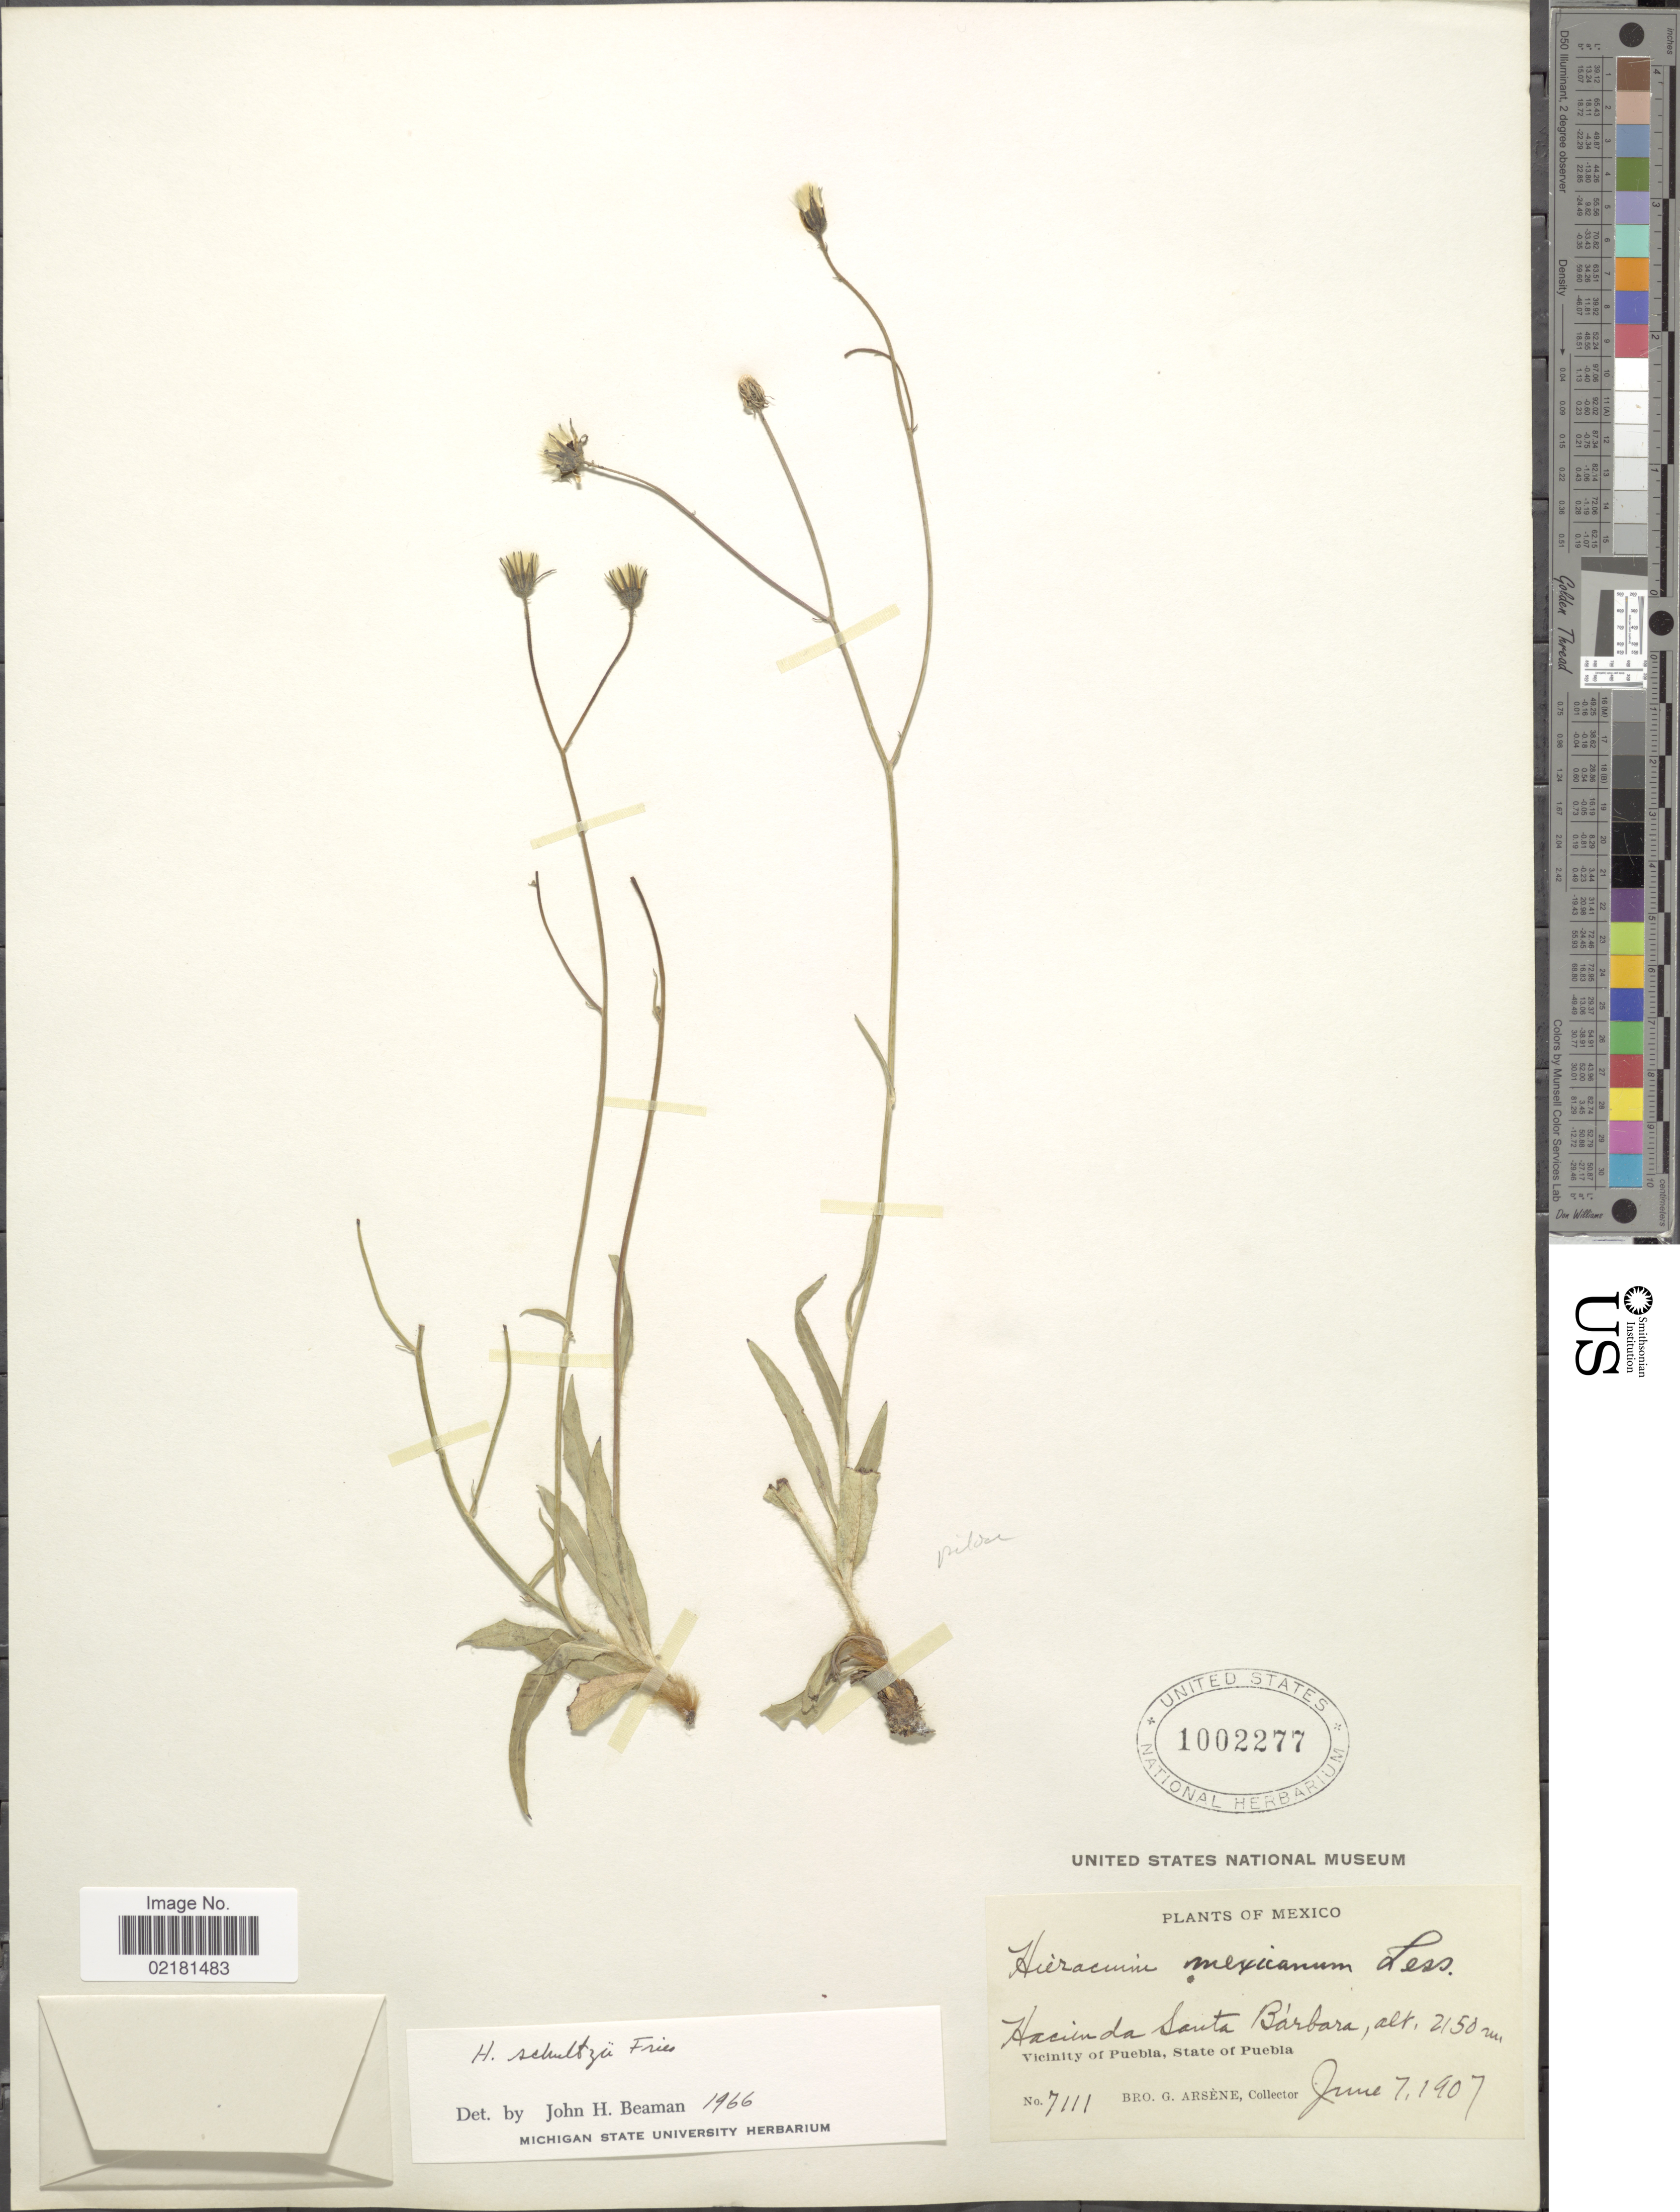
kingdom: Plantae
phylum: Tracheophyta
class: Magnoliopsida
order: Asterales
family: Asteraceae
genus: Hieracium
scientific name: Hieracium schultzii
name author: Fr.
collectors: Bro. G. Arsène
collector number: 7111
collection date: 1907-06-07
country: Mexico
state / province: Puebla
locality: Hacienda Santa Barbara, vicinity of Puebla.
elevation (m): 2150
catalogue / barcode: US 1002277